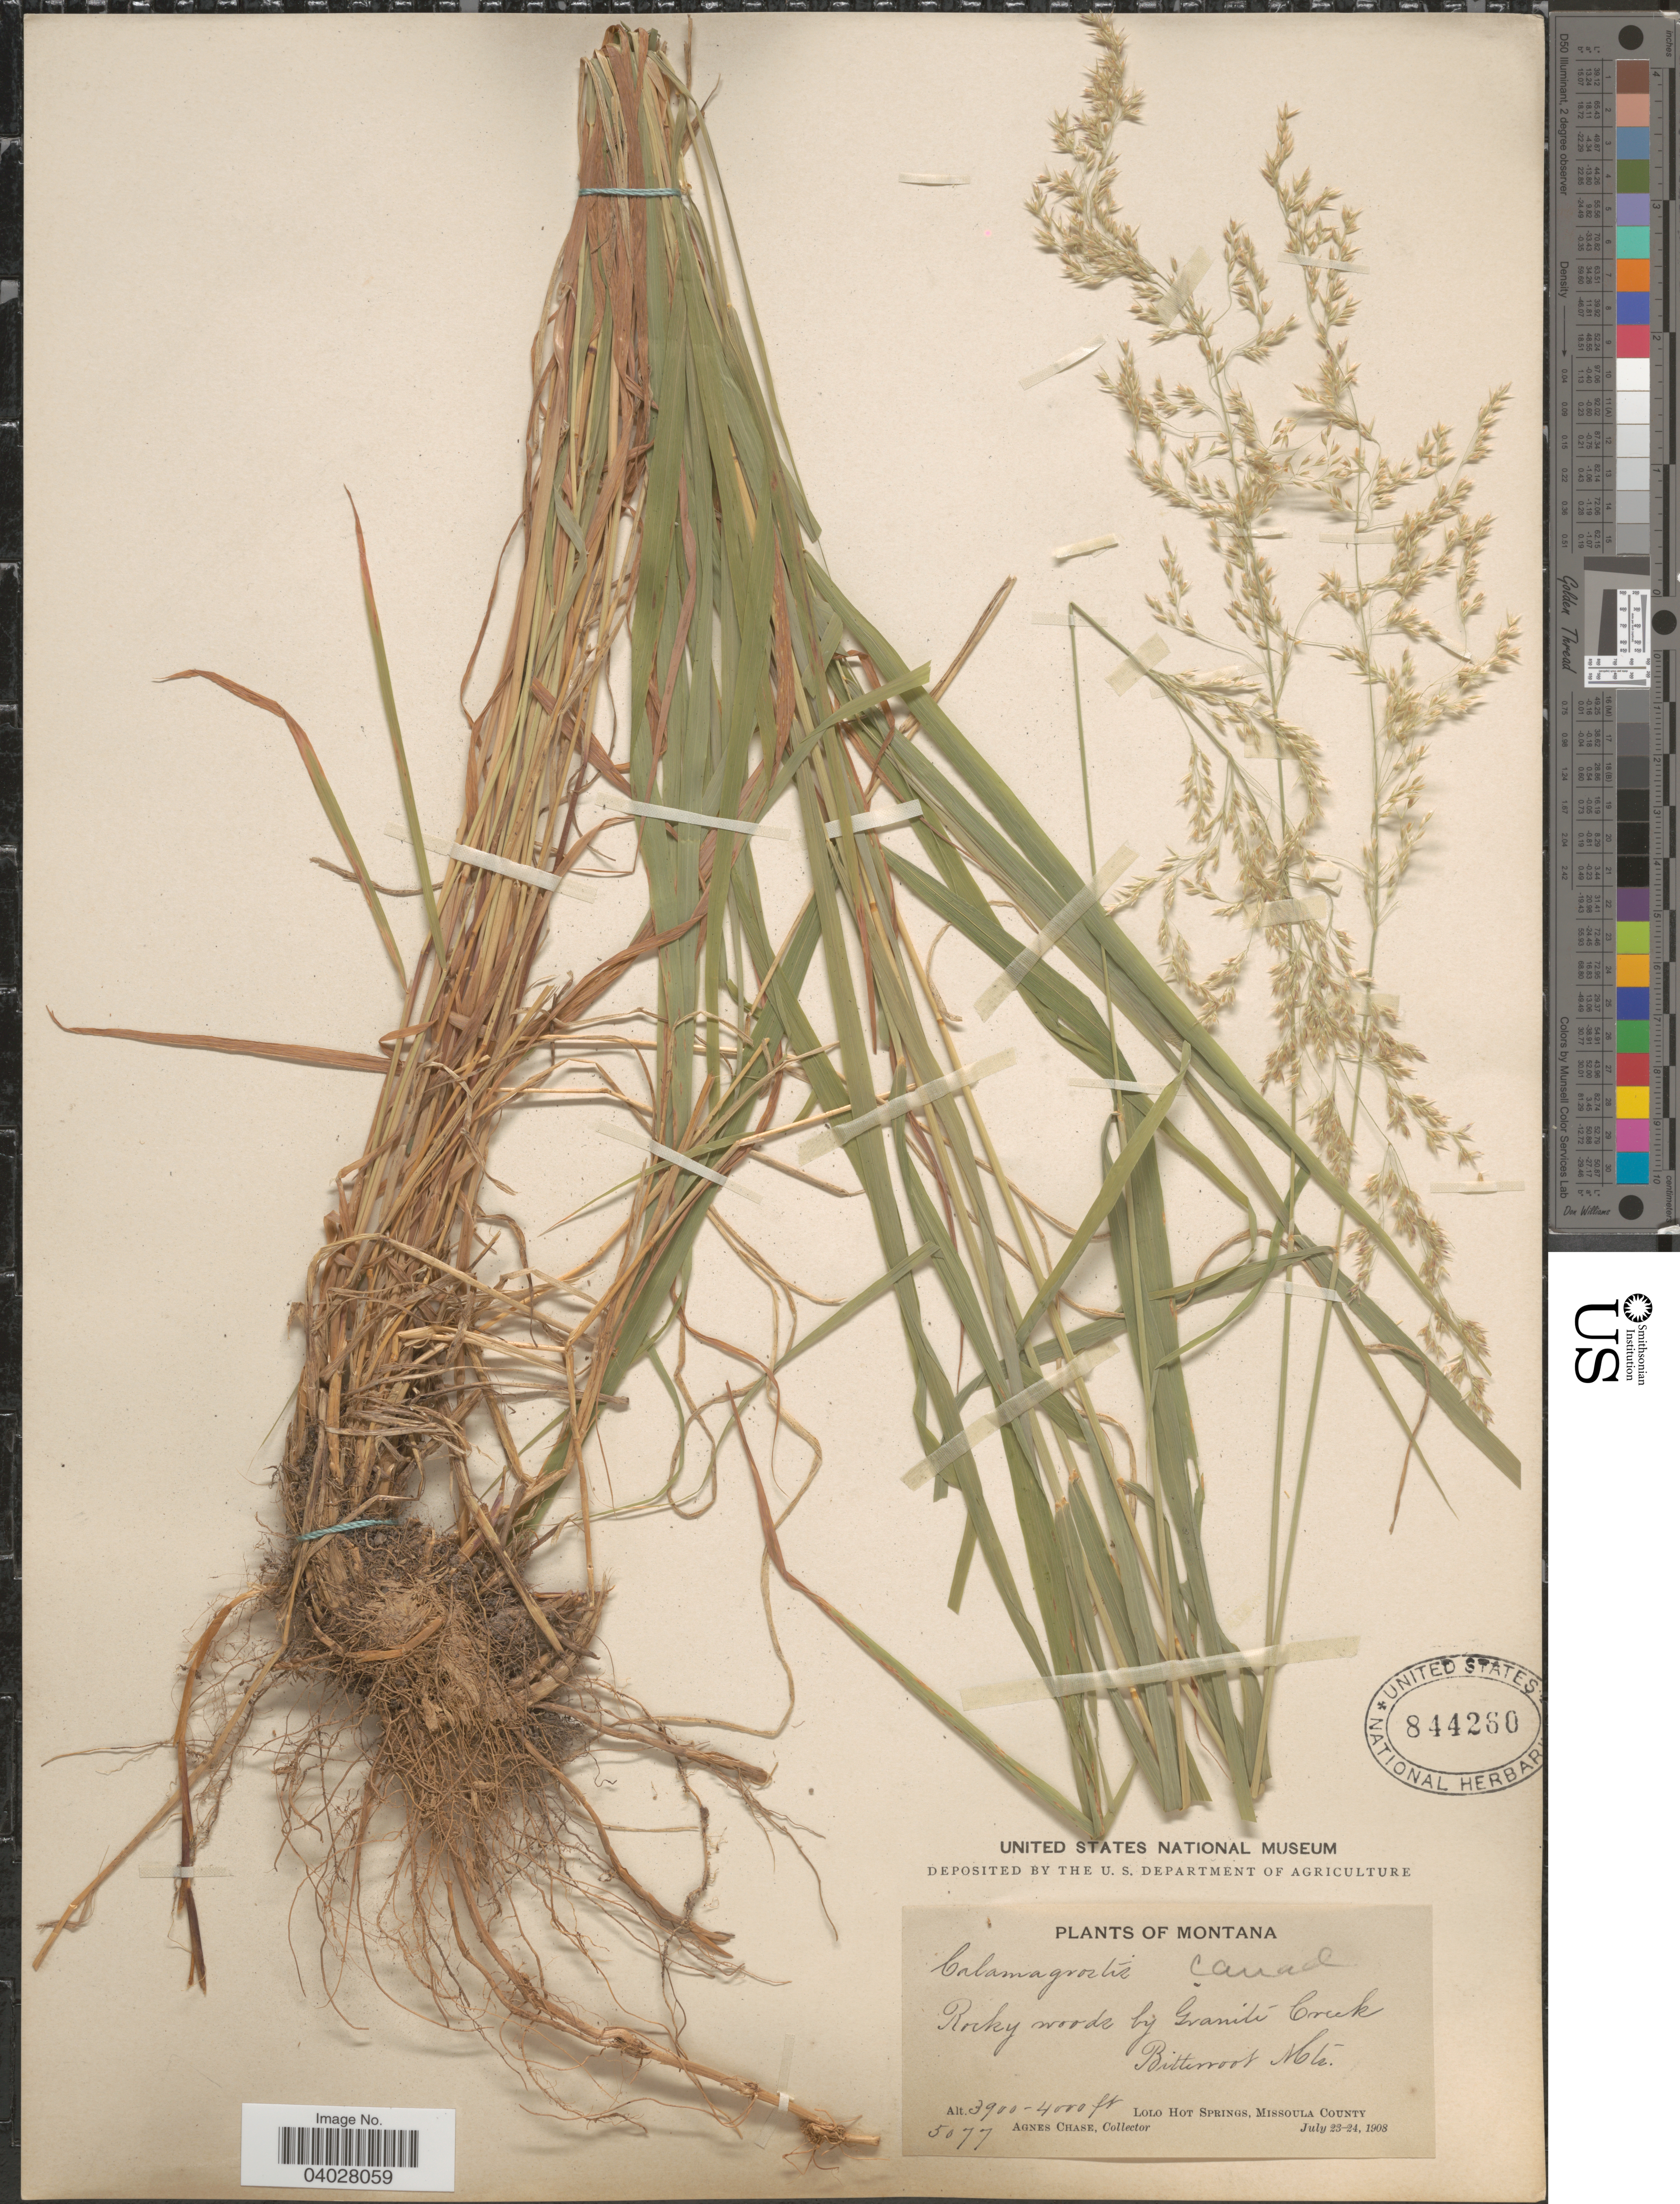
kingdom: Plantae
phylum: Tracheophyta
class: Liliopsida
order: Poales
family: Poaceae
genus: Calamagrostis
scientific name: Calamagrostis canadensis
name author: (Michx.) P. Beauv.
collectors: A. Chase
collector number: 5077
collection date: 1908-07-23/1908-07-24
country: United States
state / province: Montana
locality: Rocky woods by Granite Creek. Bitterroot Mts. Lolo Hot Springs, Missoula County.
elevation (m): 1189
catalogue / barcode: US 844260